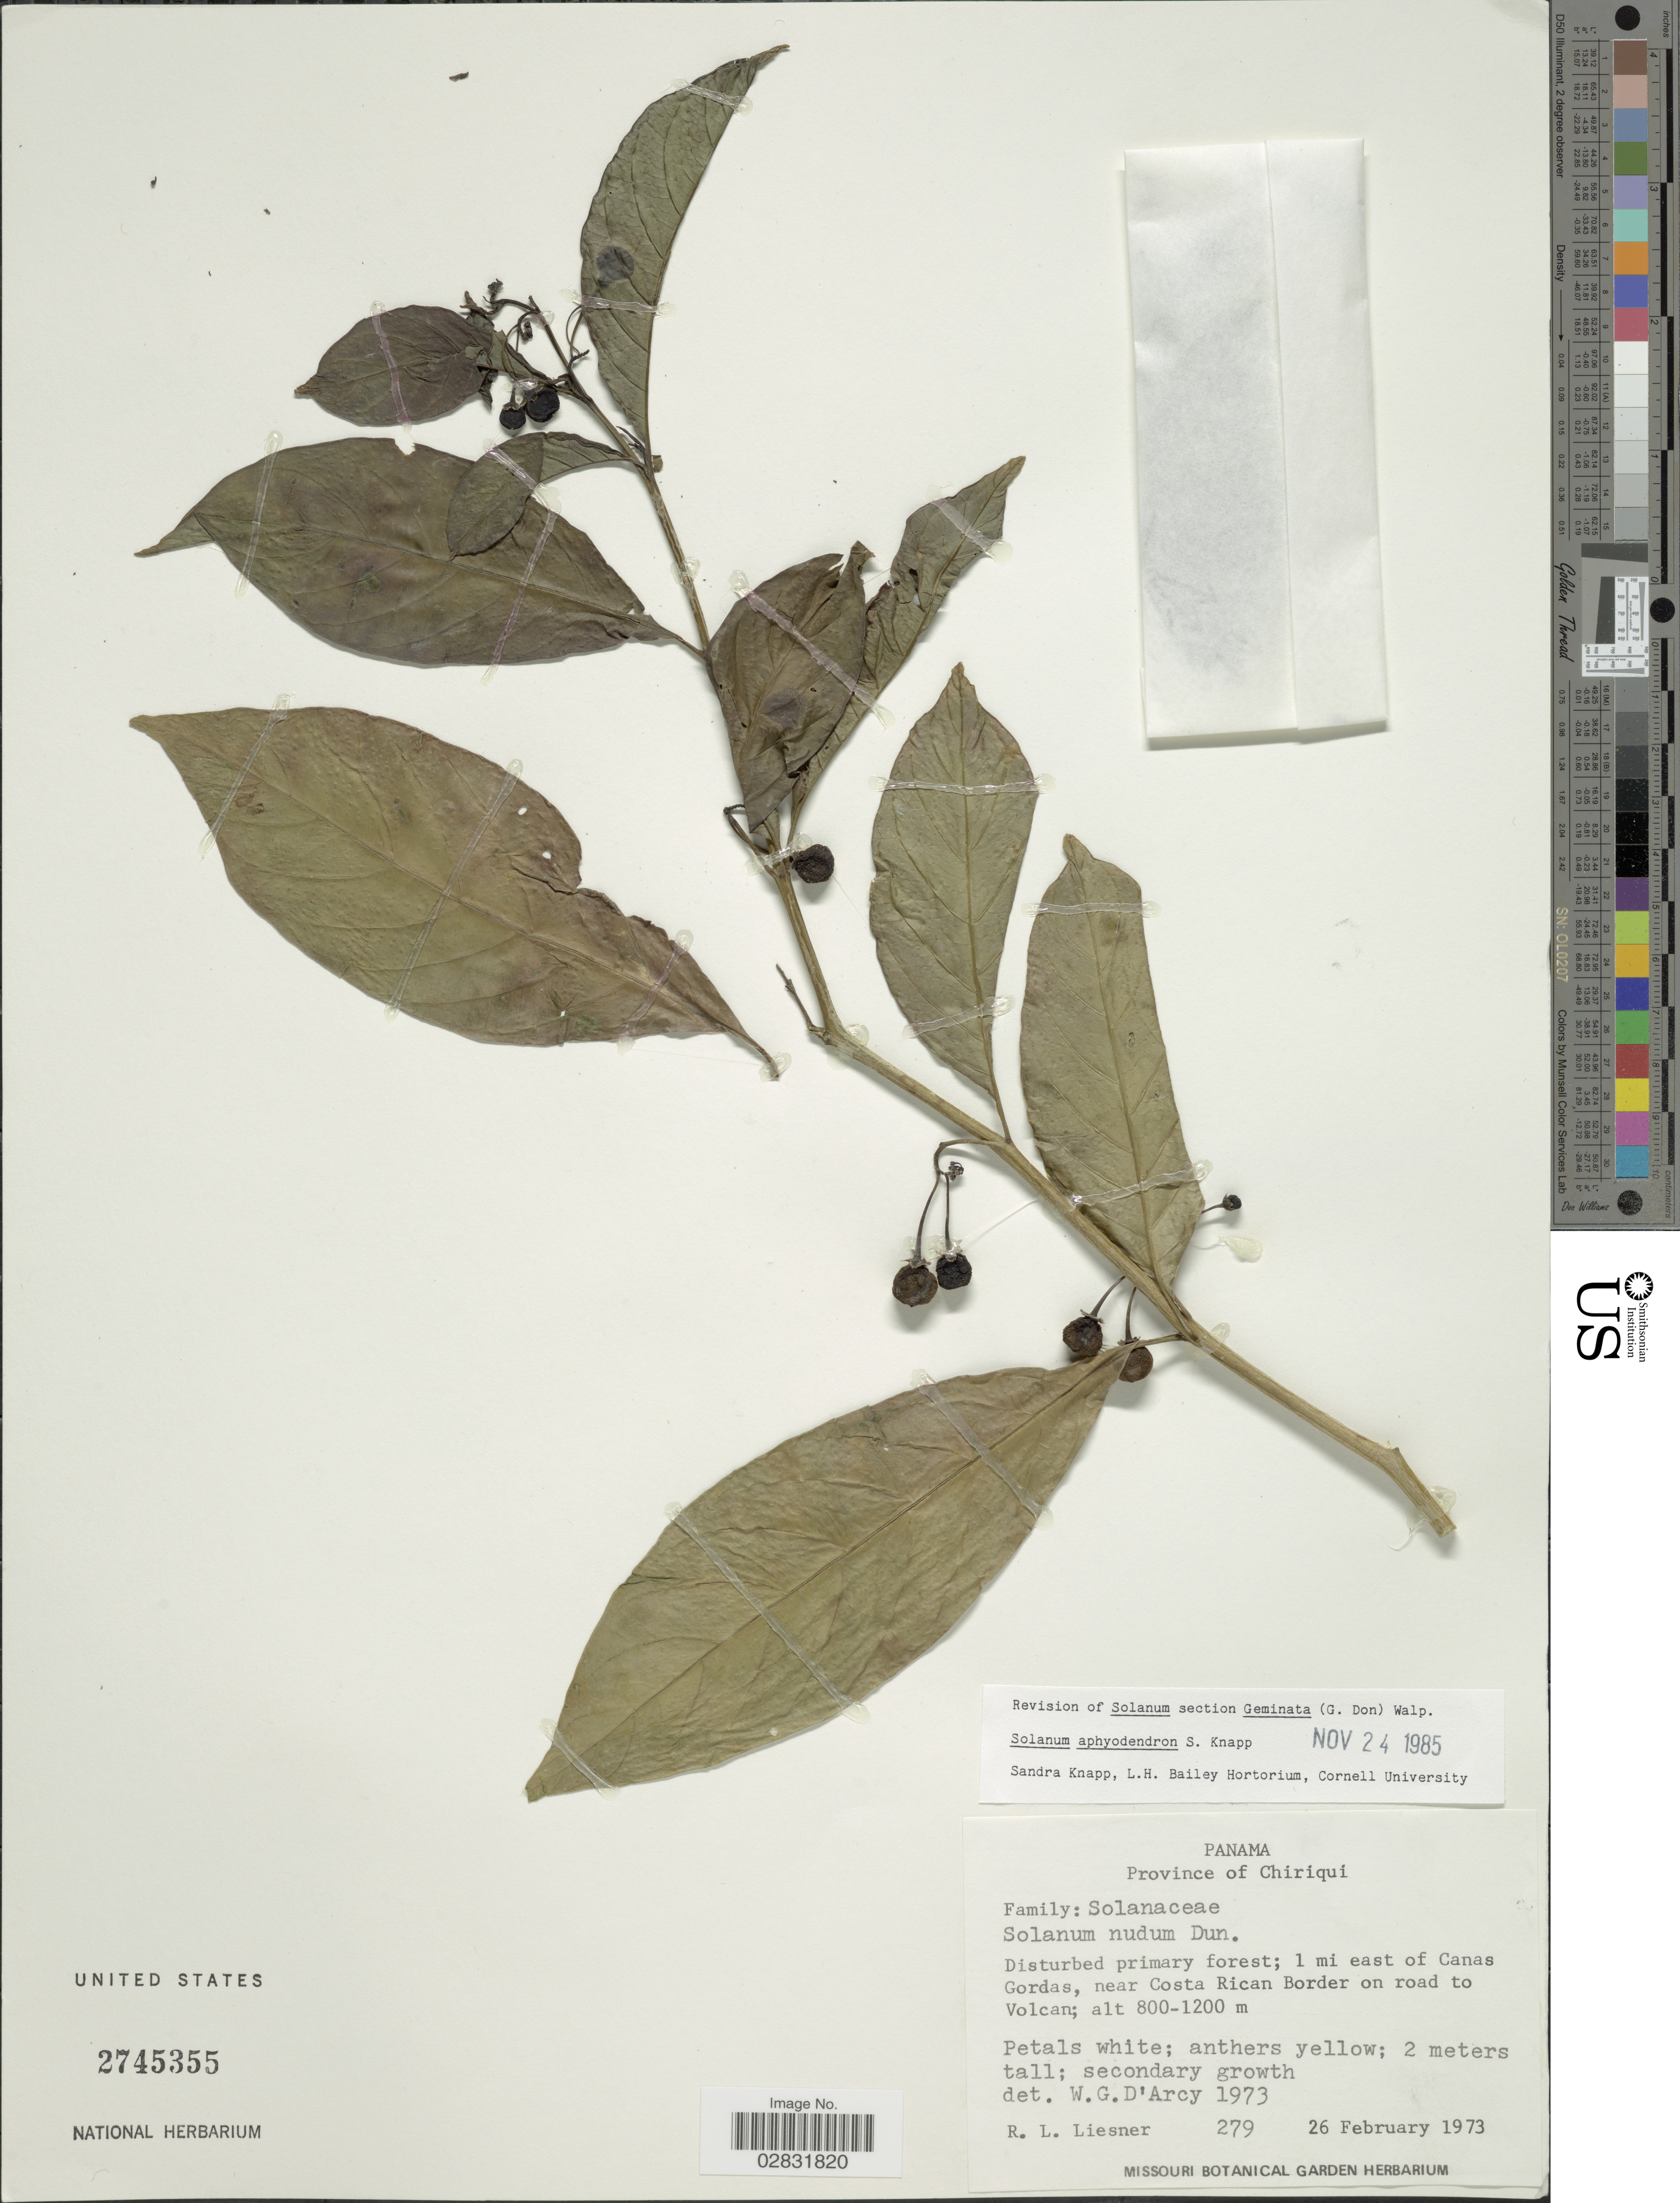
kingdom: Plantae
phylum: Tracheophyta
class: Magnoliopsida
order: Solanales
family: Solanaceae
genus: Solanum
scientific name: Solanum aphyodendron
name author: S. Knapp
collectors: R. L. Liesner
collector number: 279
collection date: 1973-02-26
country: Panama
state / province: Chiriqui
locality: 1 mi east of Canas Gordas, near Costa Rican Border on road to Volcan.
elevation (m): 800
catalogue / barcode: US 2745355